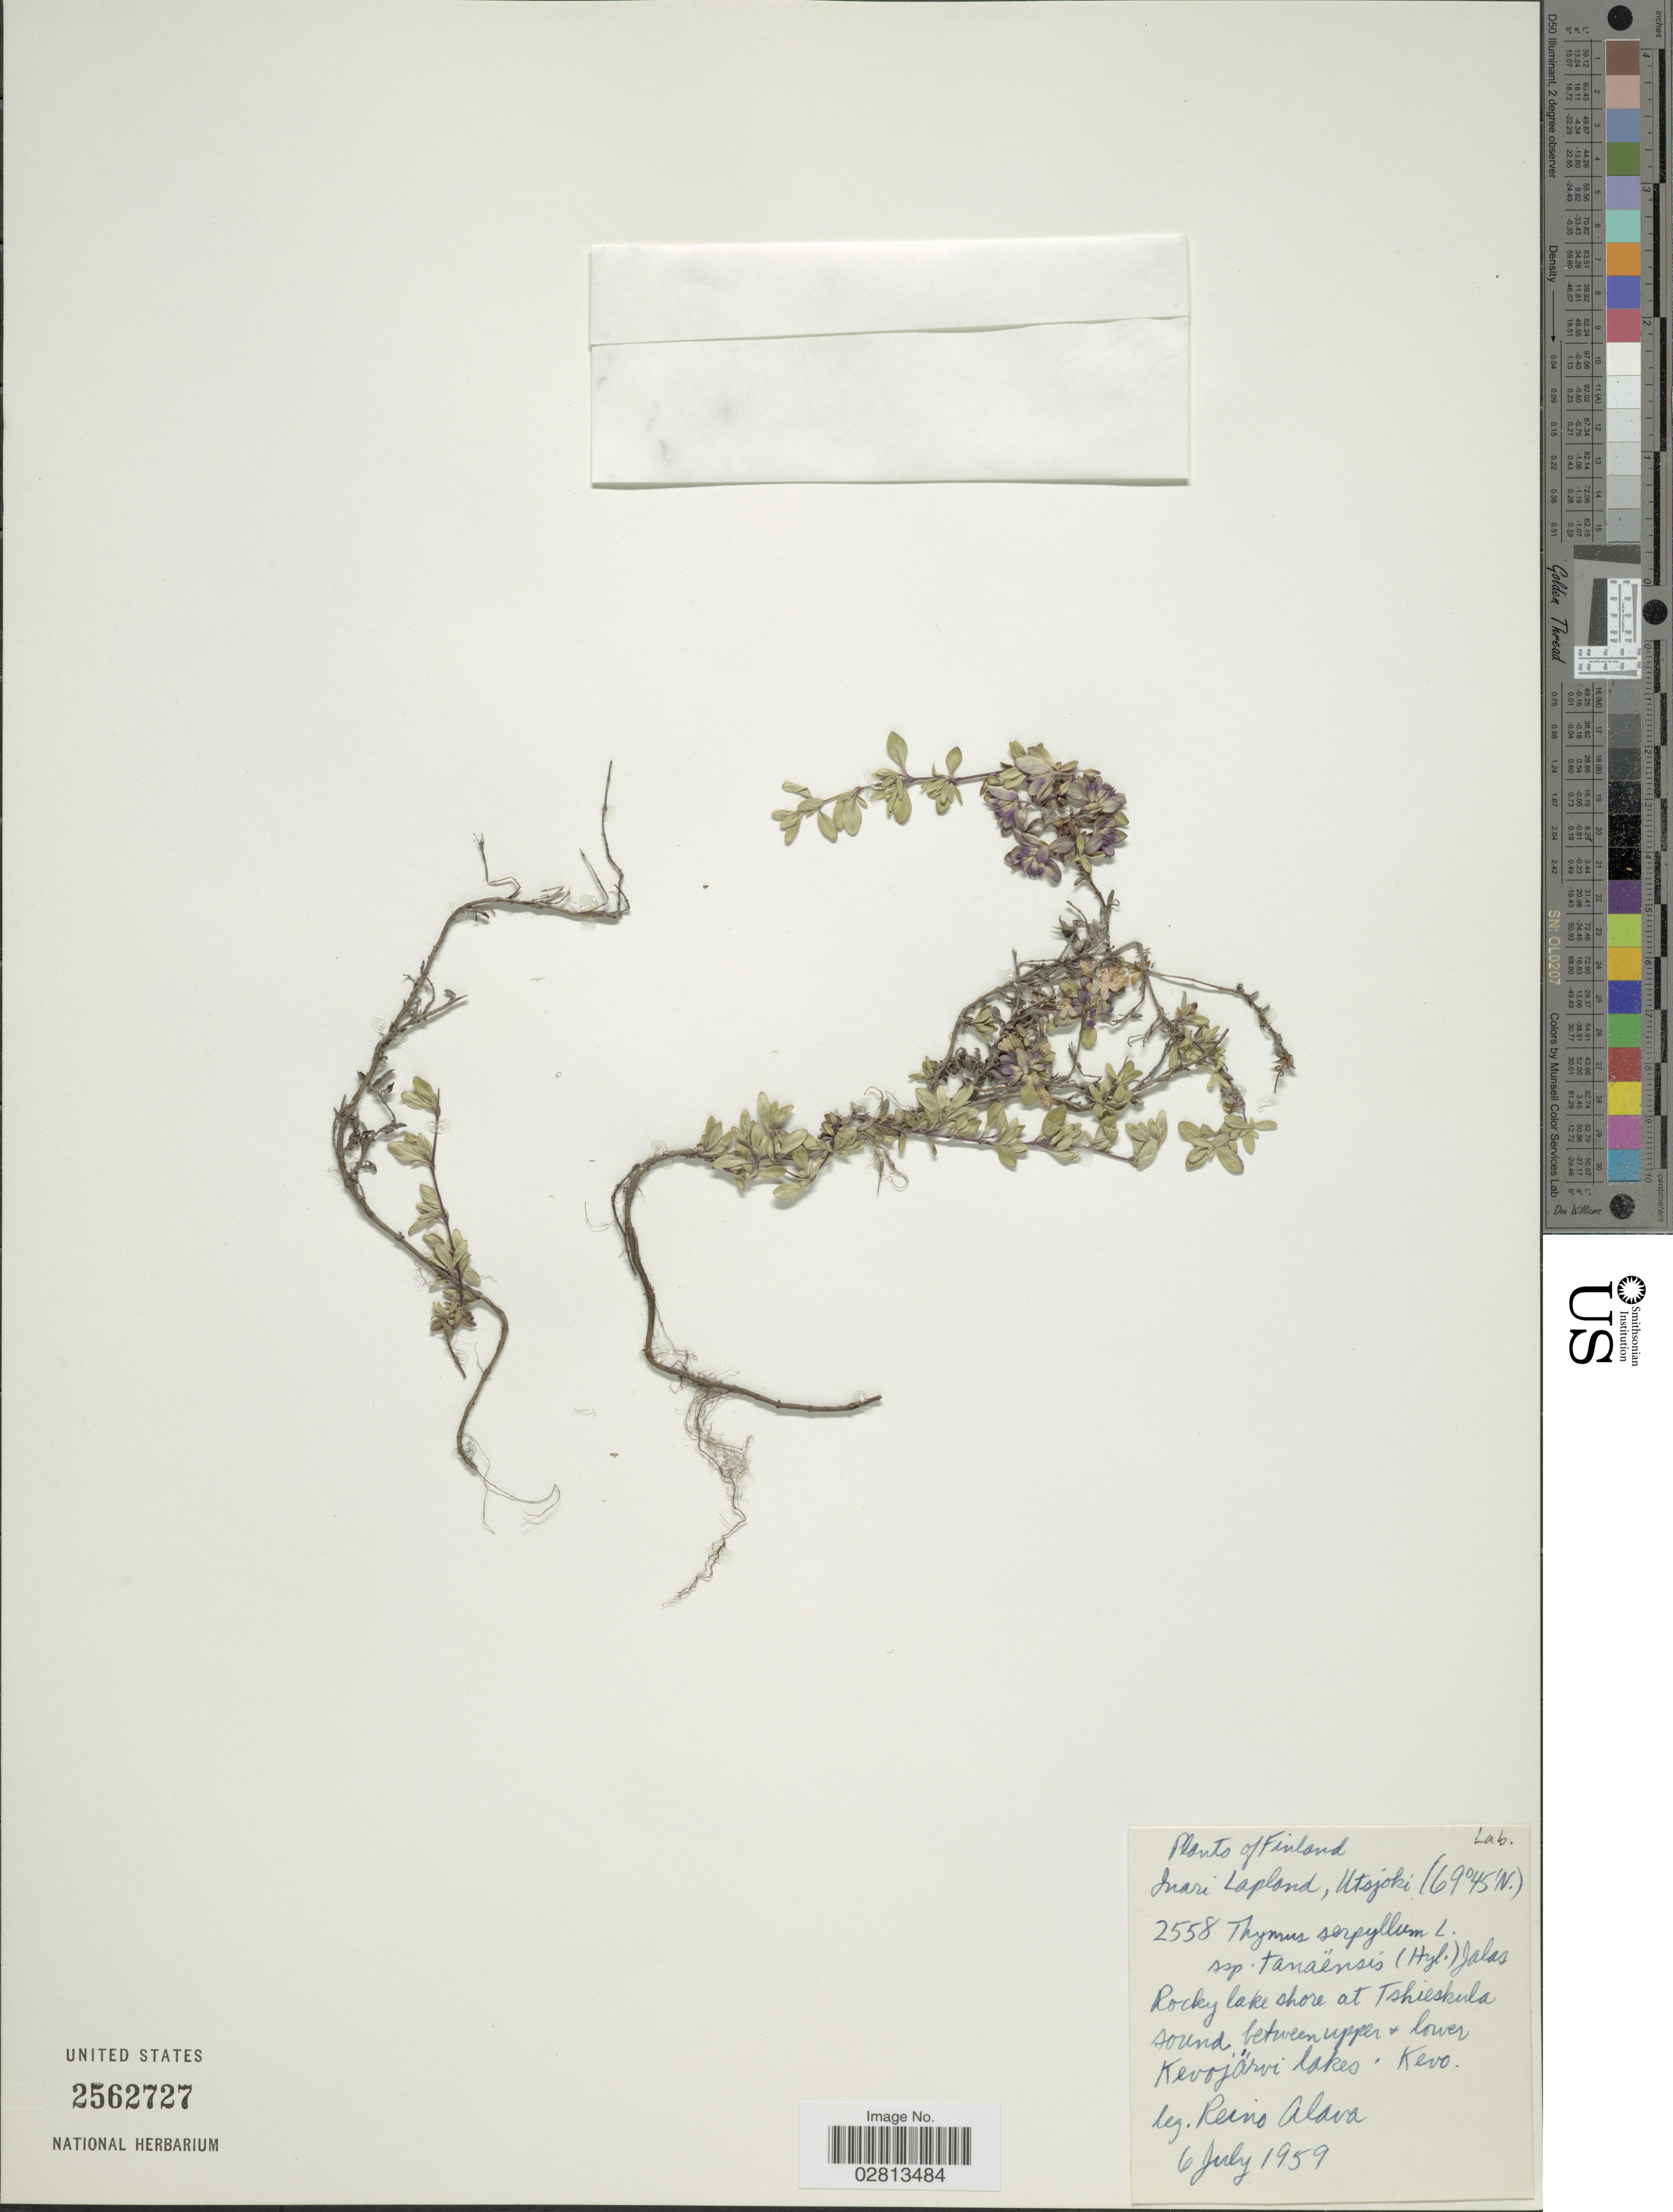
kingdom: Plantae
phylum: Tracheophyta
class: Magnoliopsida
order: Lamiales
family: Lamiaceae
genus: Thymus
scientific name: Thymus serpyllum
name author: L.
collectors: R. O. Alava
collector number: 2558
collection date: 1959-07-06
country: Finland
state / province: Lappi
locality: Inari Lapland, Utsjoki. Rocky lake shore at Tsieskula sound between upper+ lower Kevojärvi lakes. Kevo.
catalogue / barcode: US 2562727